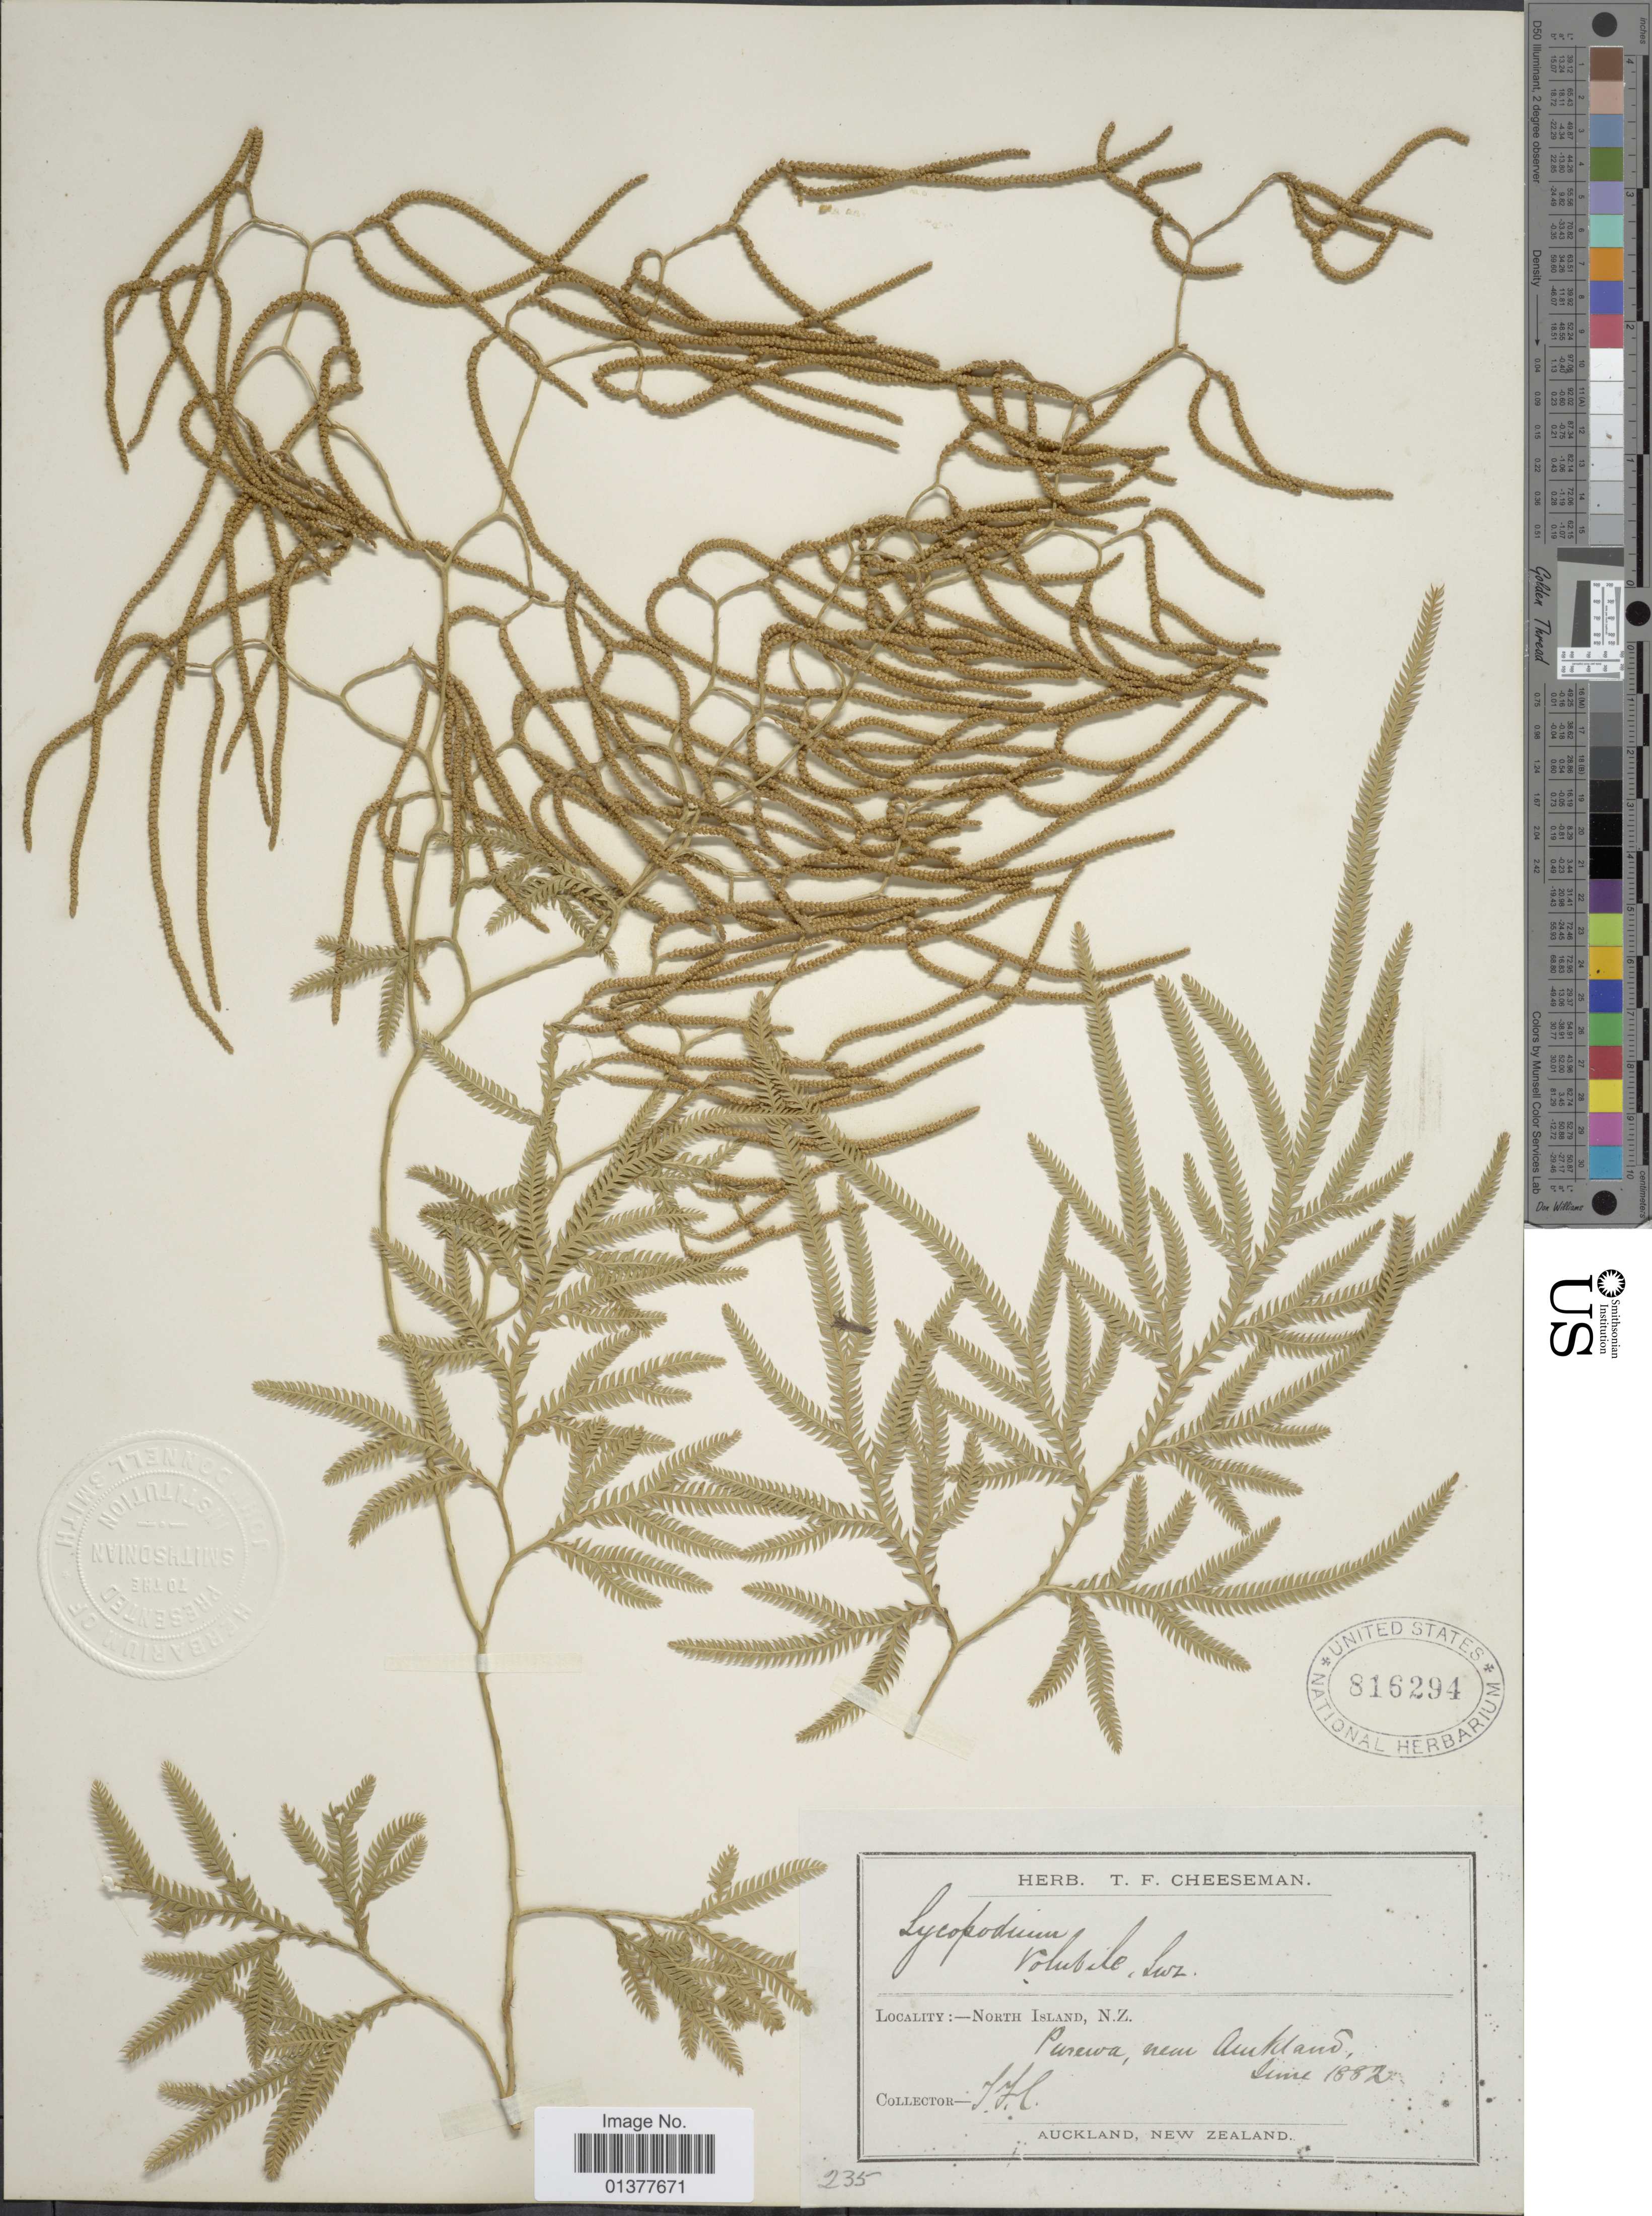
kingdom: Plantae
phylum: Tracheophyta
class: Lycopodiopsida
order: Lycopodiales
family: Lycopodiaceae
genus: Pseudodiphasium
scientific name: Pseudodiphasium volubile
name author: (G. Forst.) Holub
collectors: T. F. Cheeseman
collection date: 1882-06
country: New Zealand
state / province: Auckland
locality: North Island, Purewa, near Auckland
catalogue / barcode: US 816294